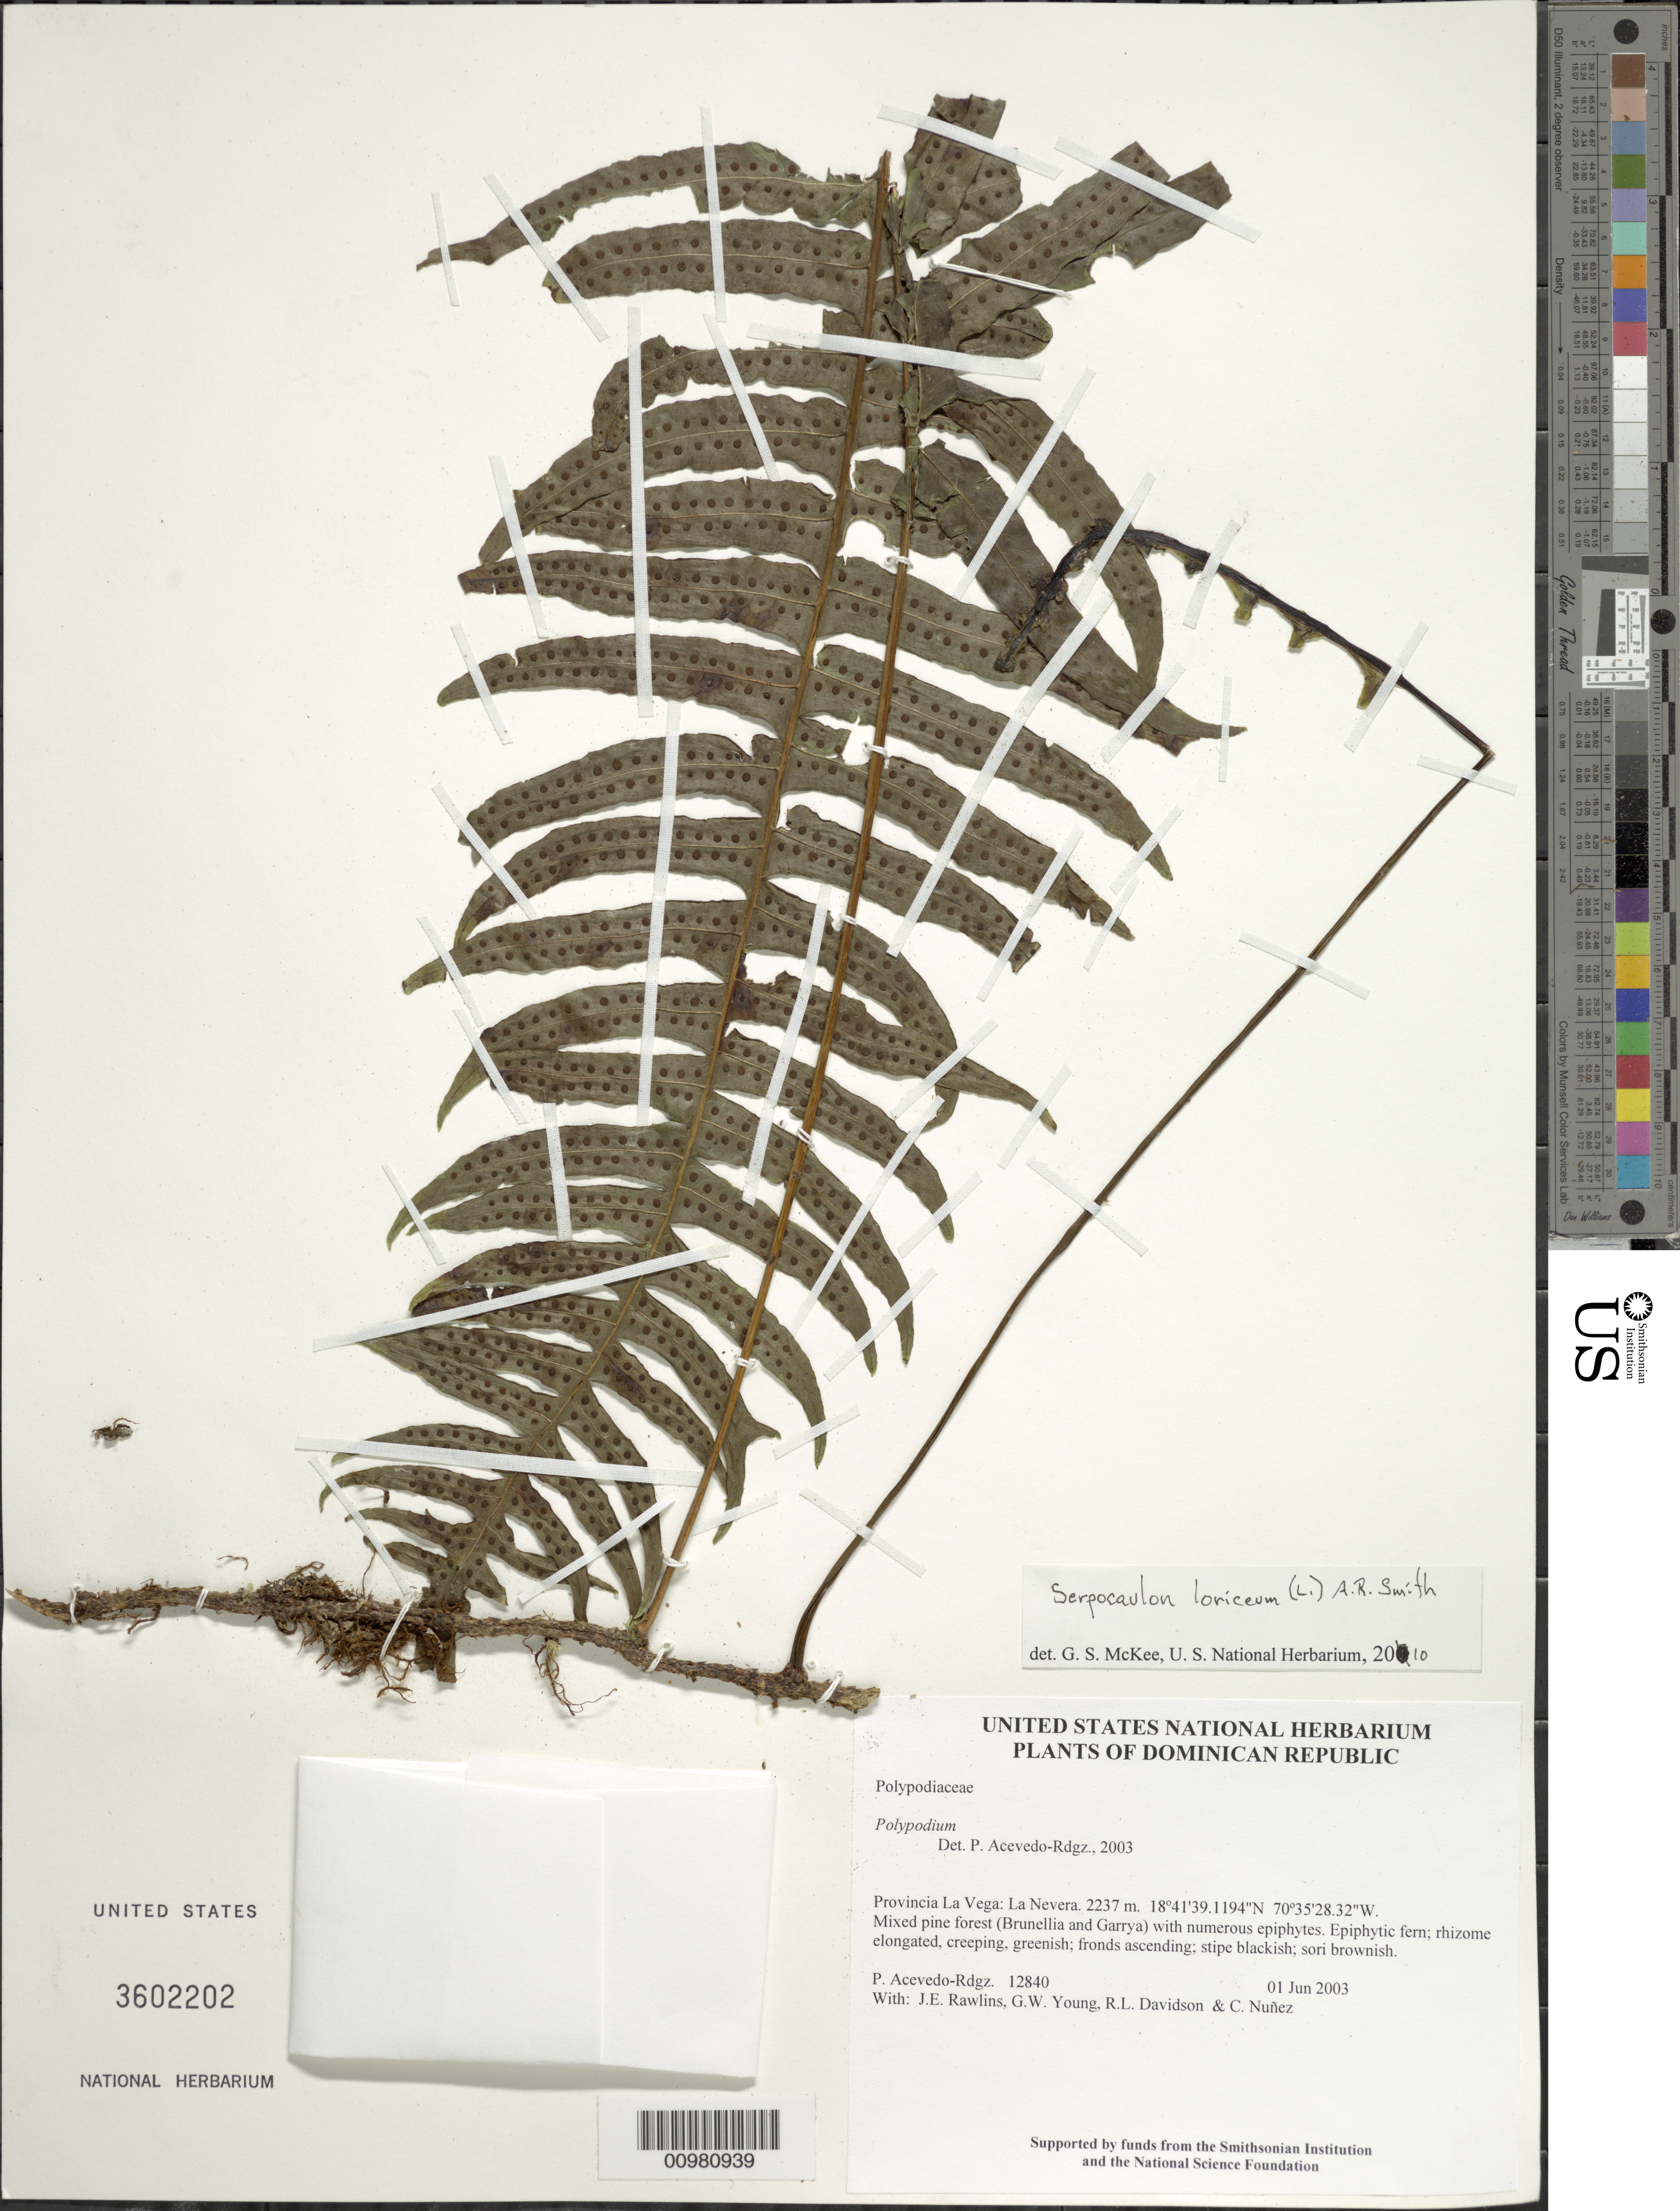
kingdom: Plantae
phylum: Tracheophyta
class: Polypodiopsida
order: Polypodiales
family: Polypodiaceae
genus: Serpocaulon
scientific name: Serpocaulon loriceum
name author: (L.) A.R. Sm.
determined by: McKee, G. S., (US), NMNH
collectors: P. Acevedo-Rodr., J. Rawlins, G. Young, R. Davidson & C. Nunez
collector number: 12840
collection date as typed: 01 Jun 2003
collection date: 2003-06-01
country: Dominican Republic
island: Hispaniola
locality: Provincia La Vega: La Nevera.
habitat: Mixed pine forest (Brunellia and Garrya) with numerous epiphytes.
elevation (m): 2237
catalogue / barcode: US 3602202